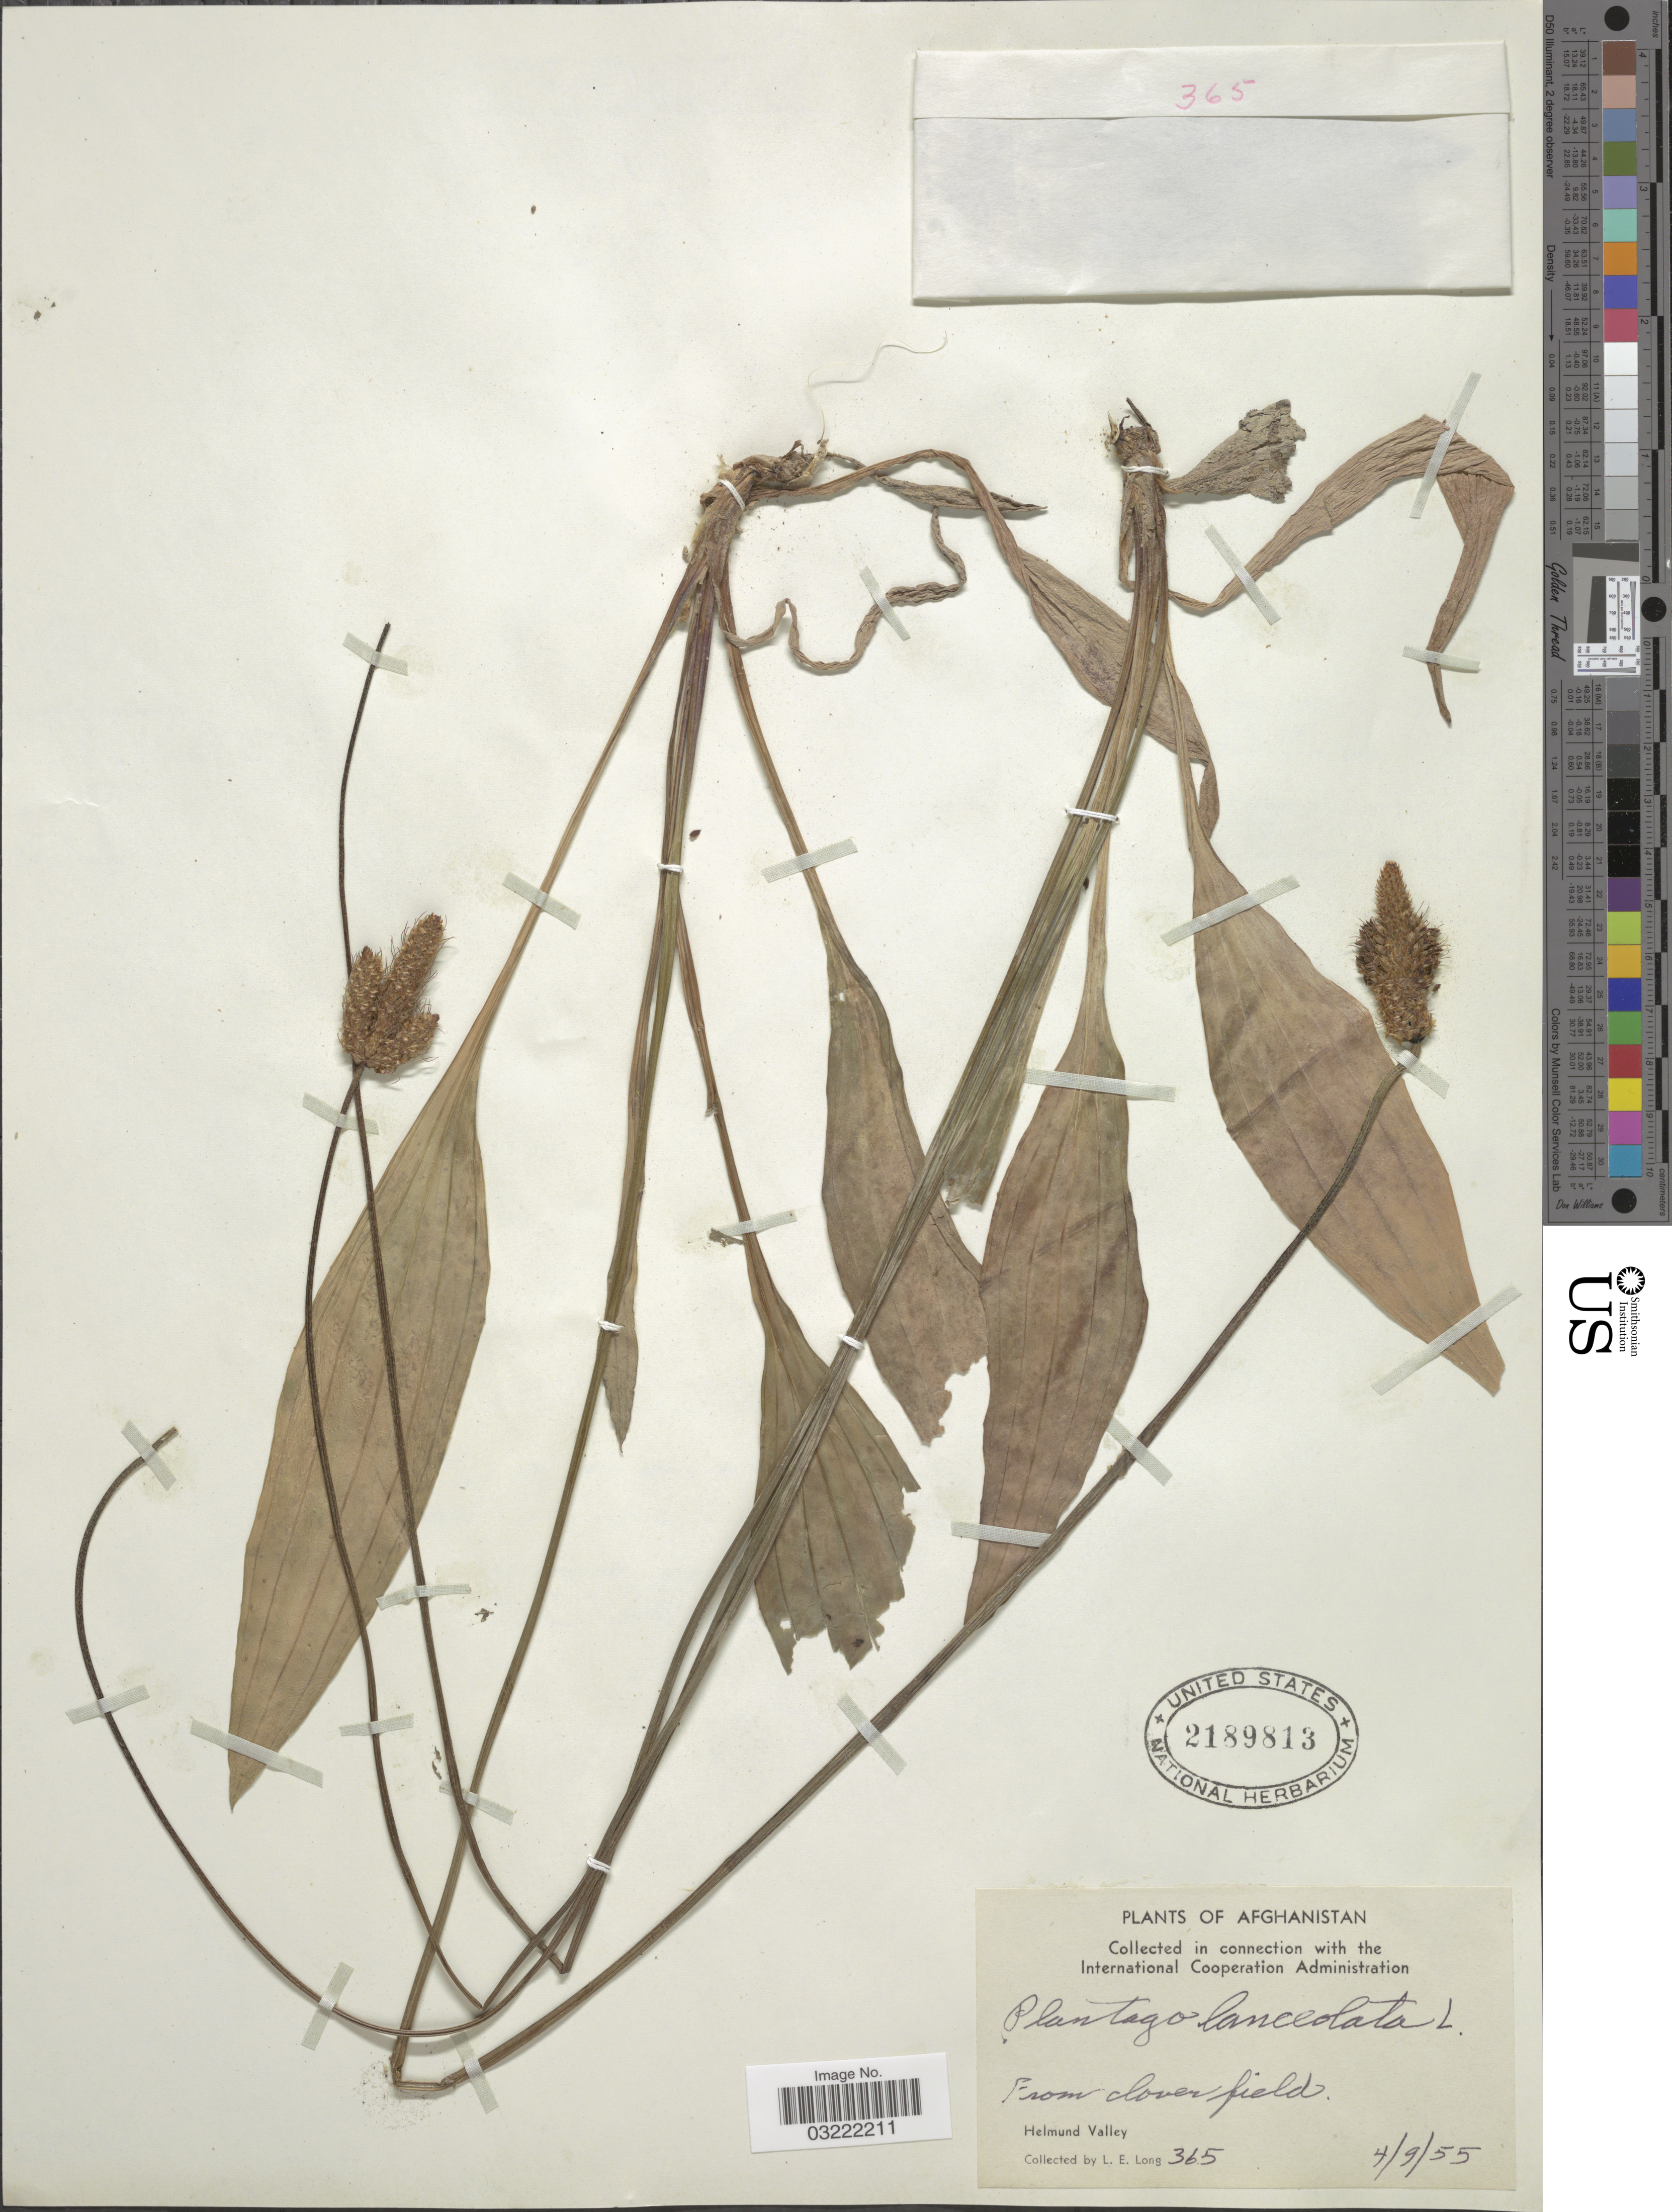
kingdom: Plantae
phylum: Tracheophyta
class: Magnoliopsida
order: Lamiales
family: Plantaginaceae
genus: Plantago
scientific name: Plantago lanceolata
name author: L.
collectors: L. E. Long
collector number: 365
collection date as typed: Transcribed d/m/y: 4/9/55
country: Afghanistan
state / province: Helmand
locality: Helmund Valley.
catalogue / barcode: US 2189813